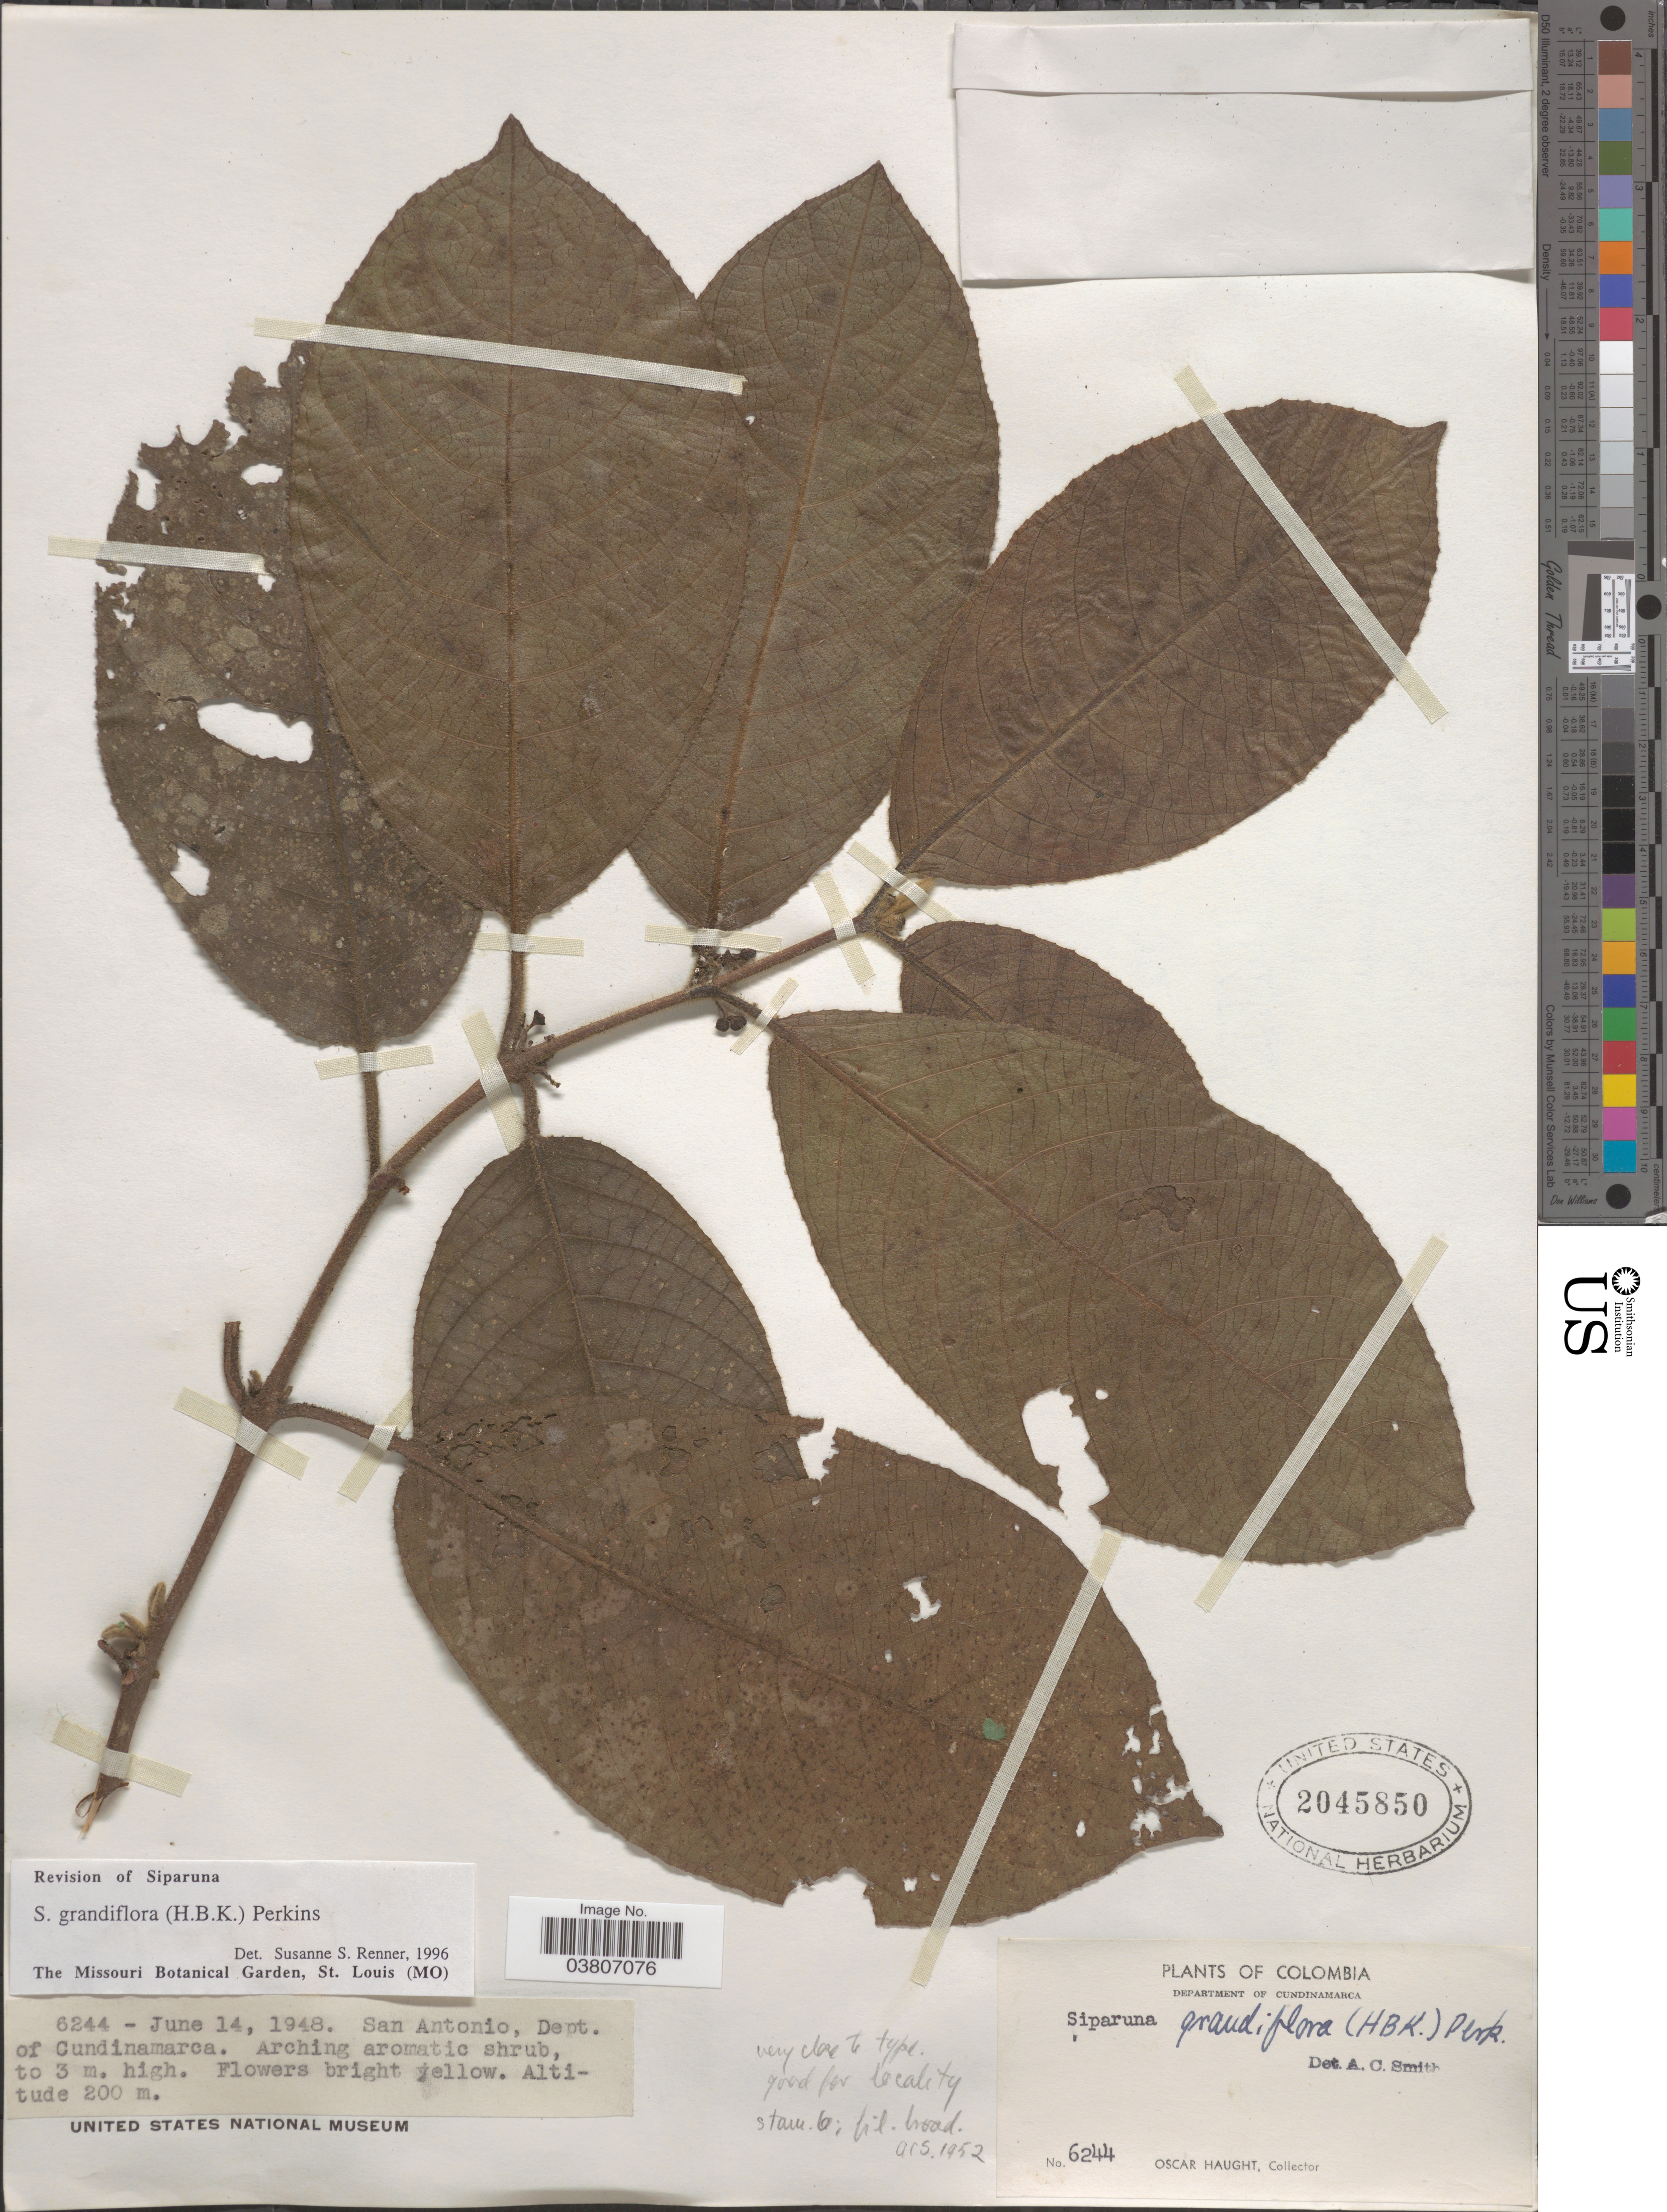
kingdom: Plantae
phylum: Tracheophyta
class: Magnoliopsida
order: Laurales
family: Siparunaceae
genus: Siparuna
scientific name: Siparuna grandiflora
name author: (Kunth) A. DC.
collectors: O. L. Haught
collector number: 6244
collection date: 1948-06-14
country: Colombia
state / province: Cundinamarca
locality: Department of Cundinamarca. San Antonio, Dept. of Cundinamarca.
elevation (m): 200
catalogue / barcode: US 2045850